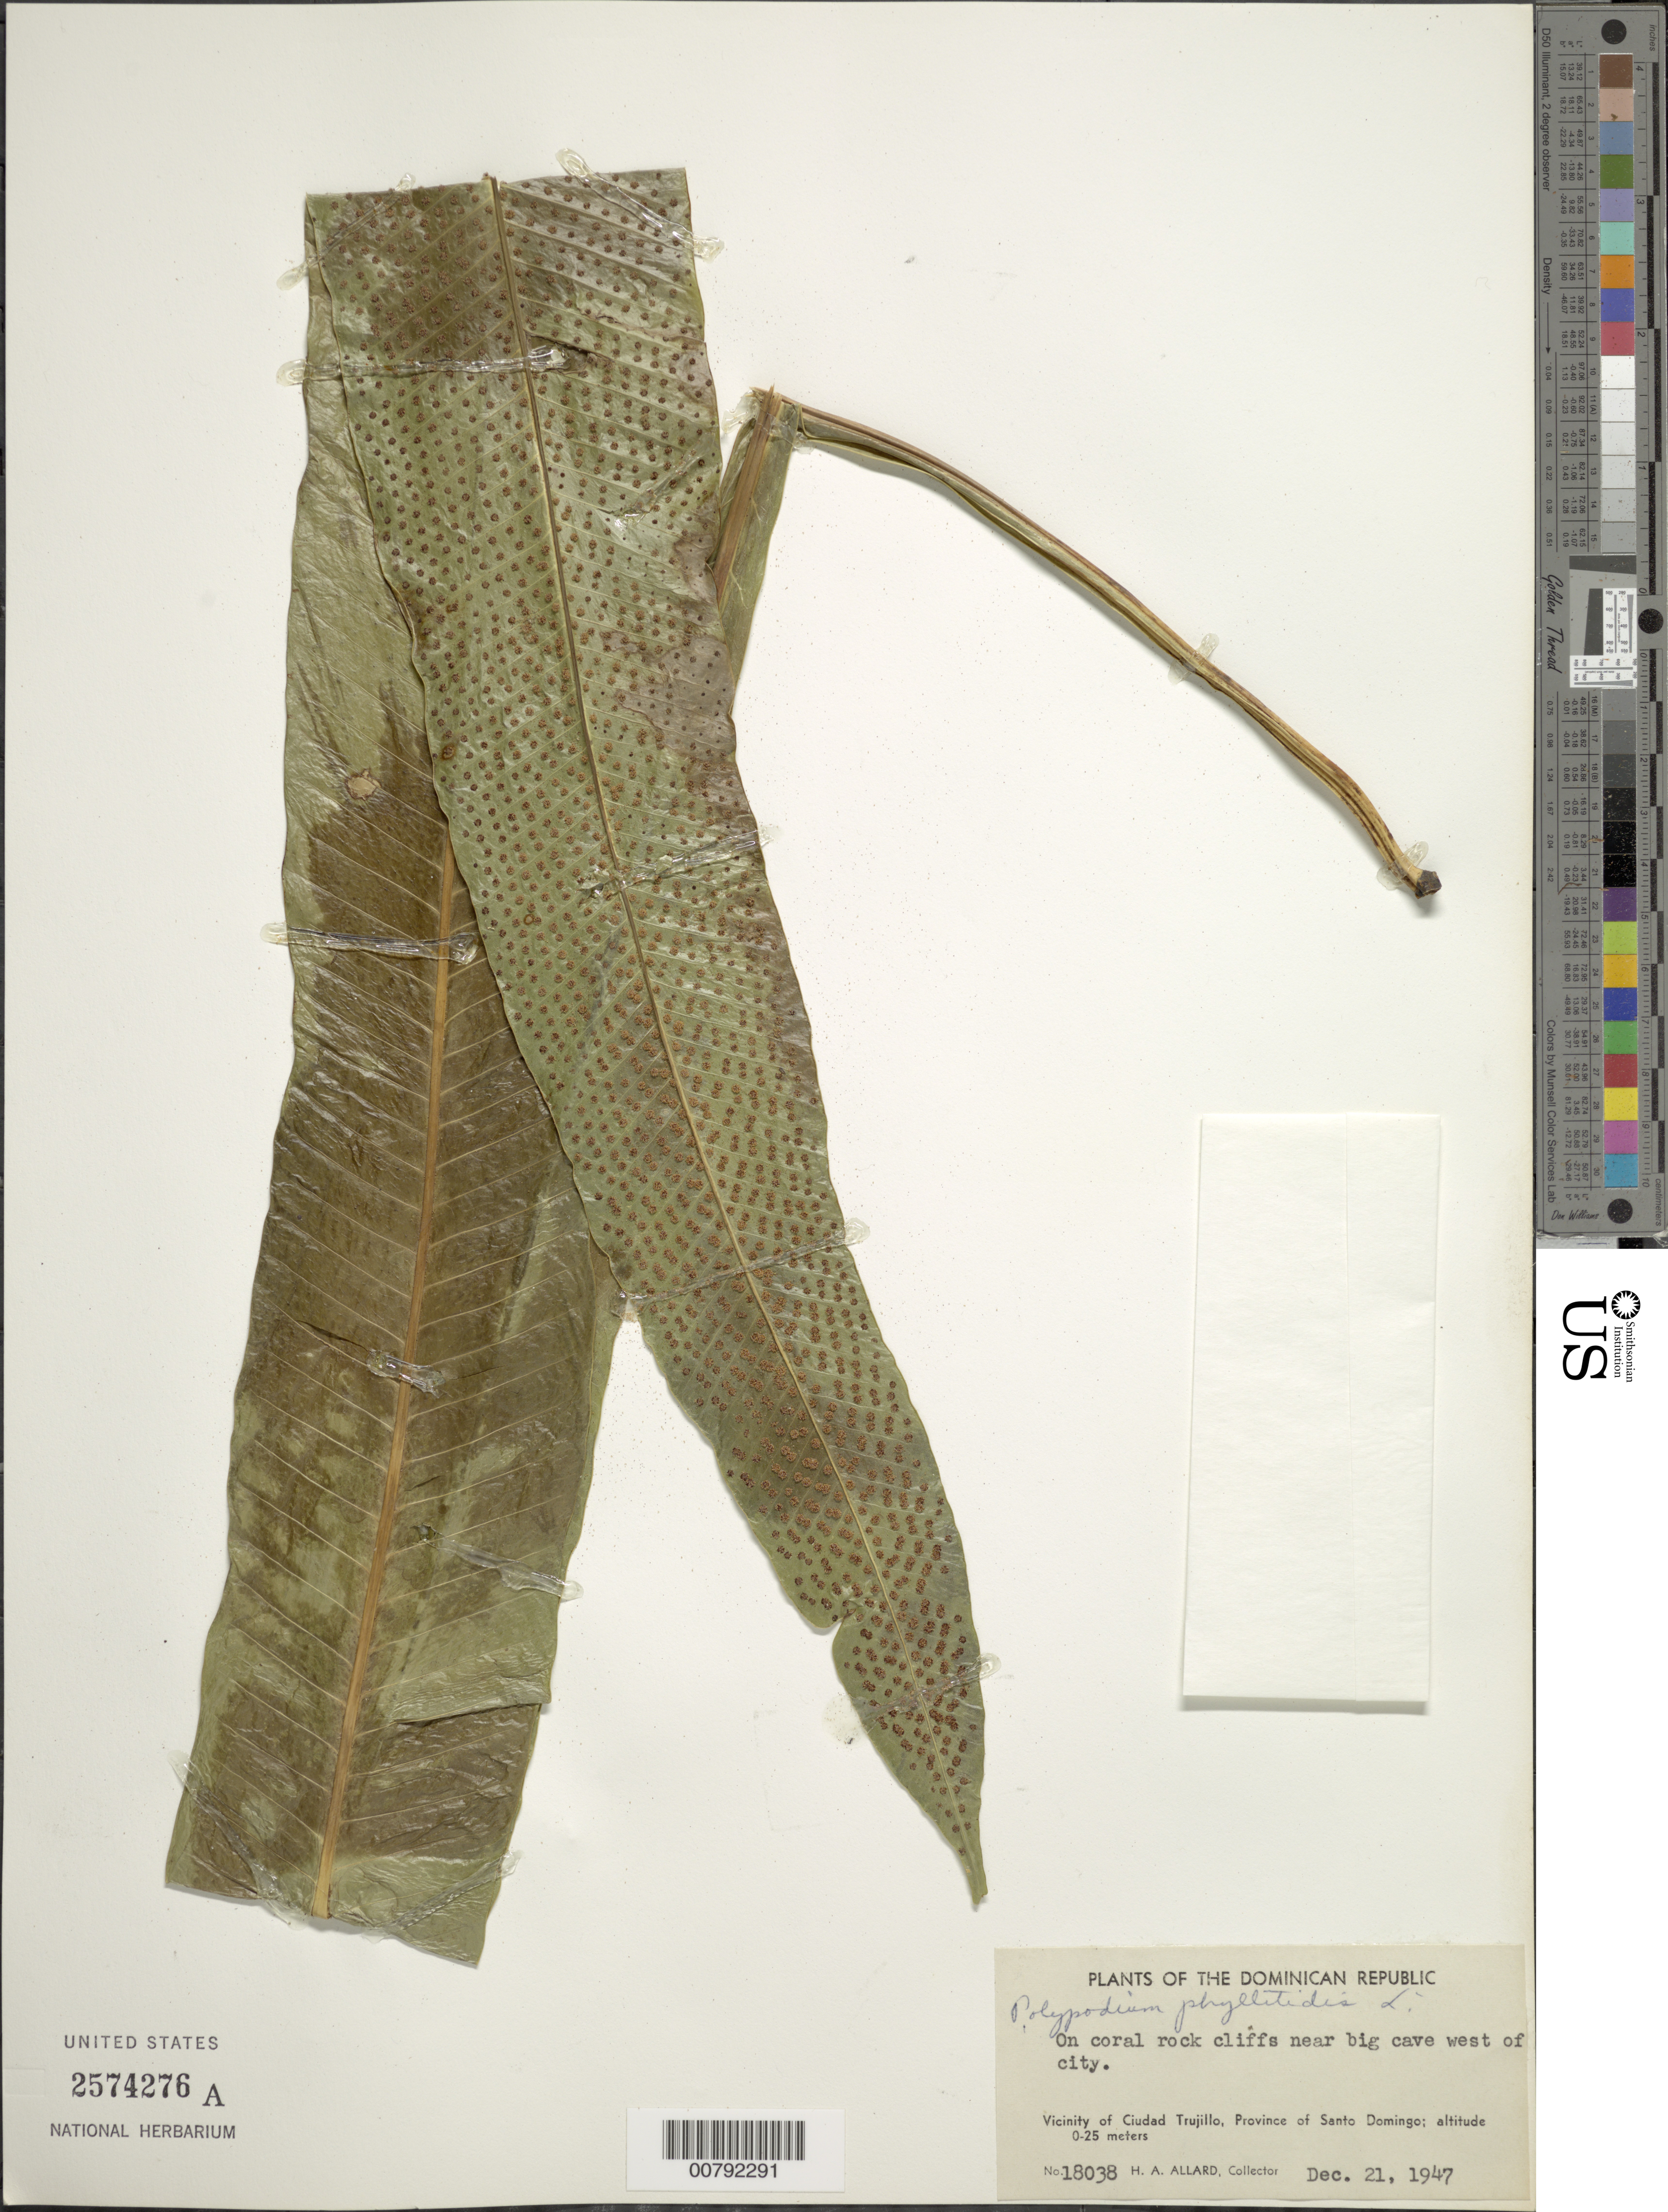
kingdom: Plantae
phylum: Tracheophyta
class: Polypodiopsida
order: Polypodiales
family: Polypodiaceae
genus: Campyloneurum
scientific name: Campyloneurum phyllitidis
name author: (L.) C. Presl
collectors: H. A. Allard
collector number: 18038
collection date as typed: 21 Dec 1947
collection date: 1947-12-21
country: Dominican Republic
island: Hispaniola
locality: Prov. Santo Domingo, W of Ciudad Trujillo,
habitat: Coral rock cliffs near cave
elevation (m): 0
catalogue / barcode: US 2574276A